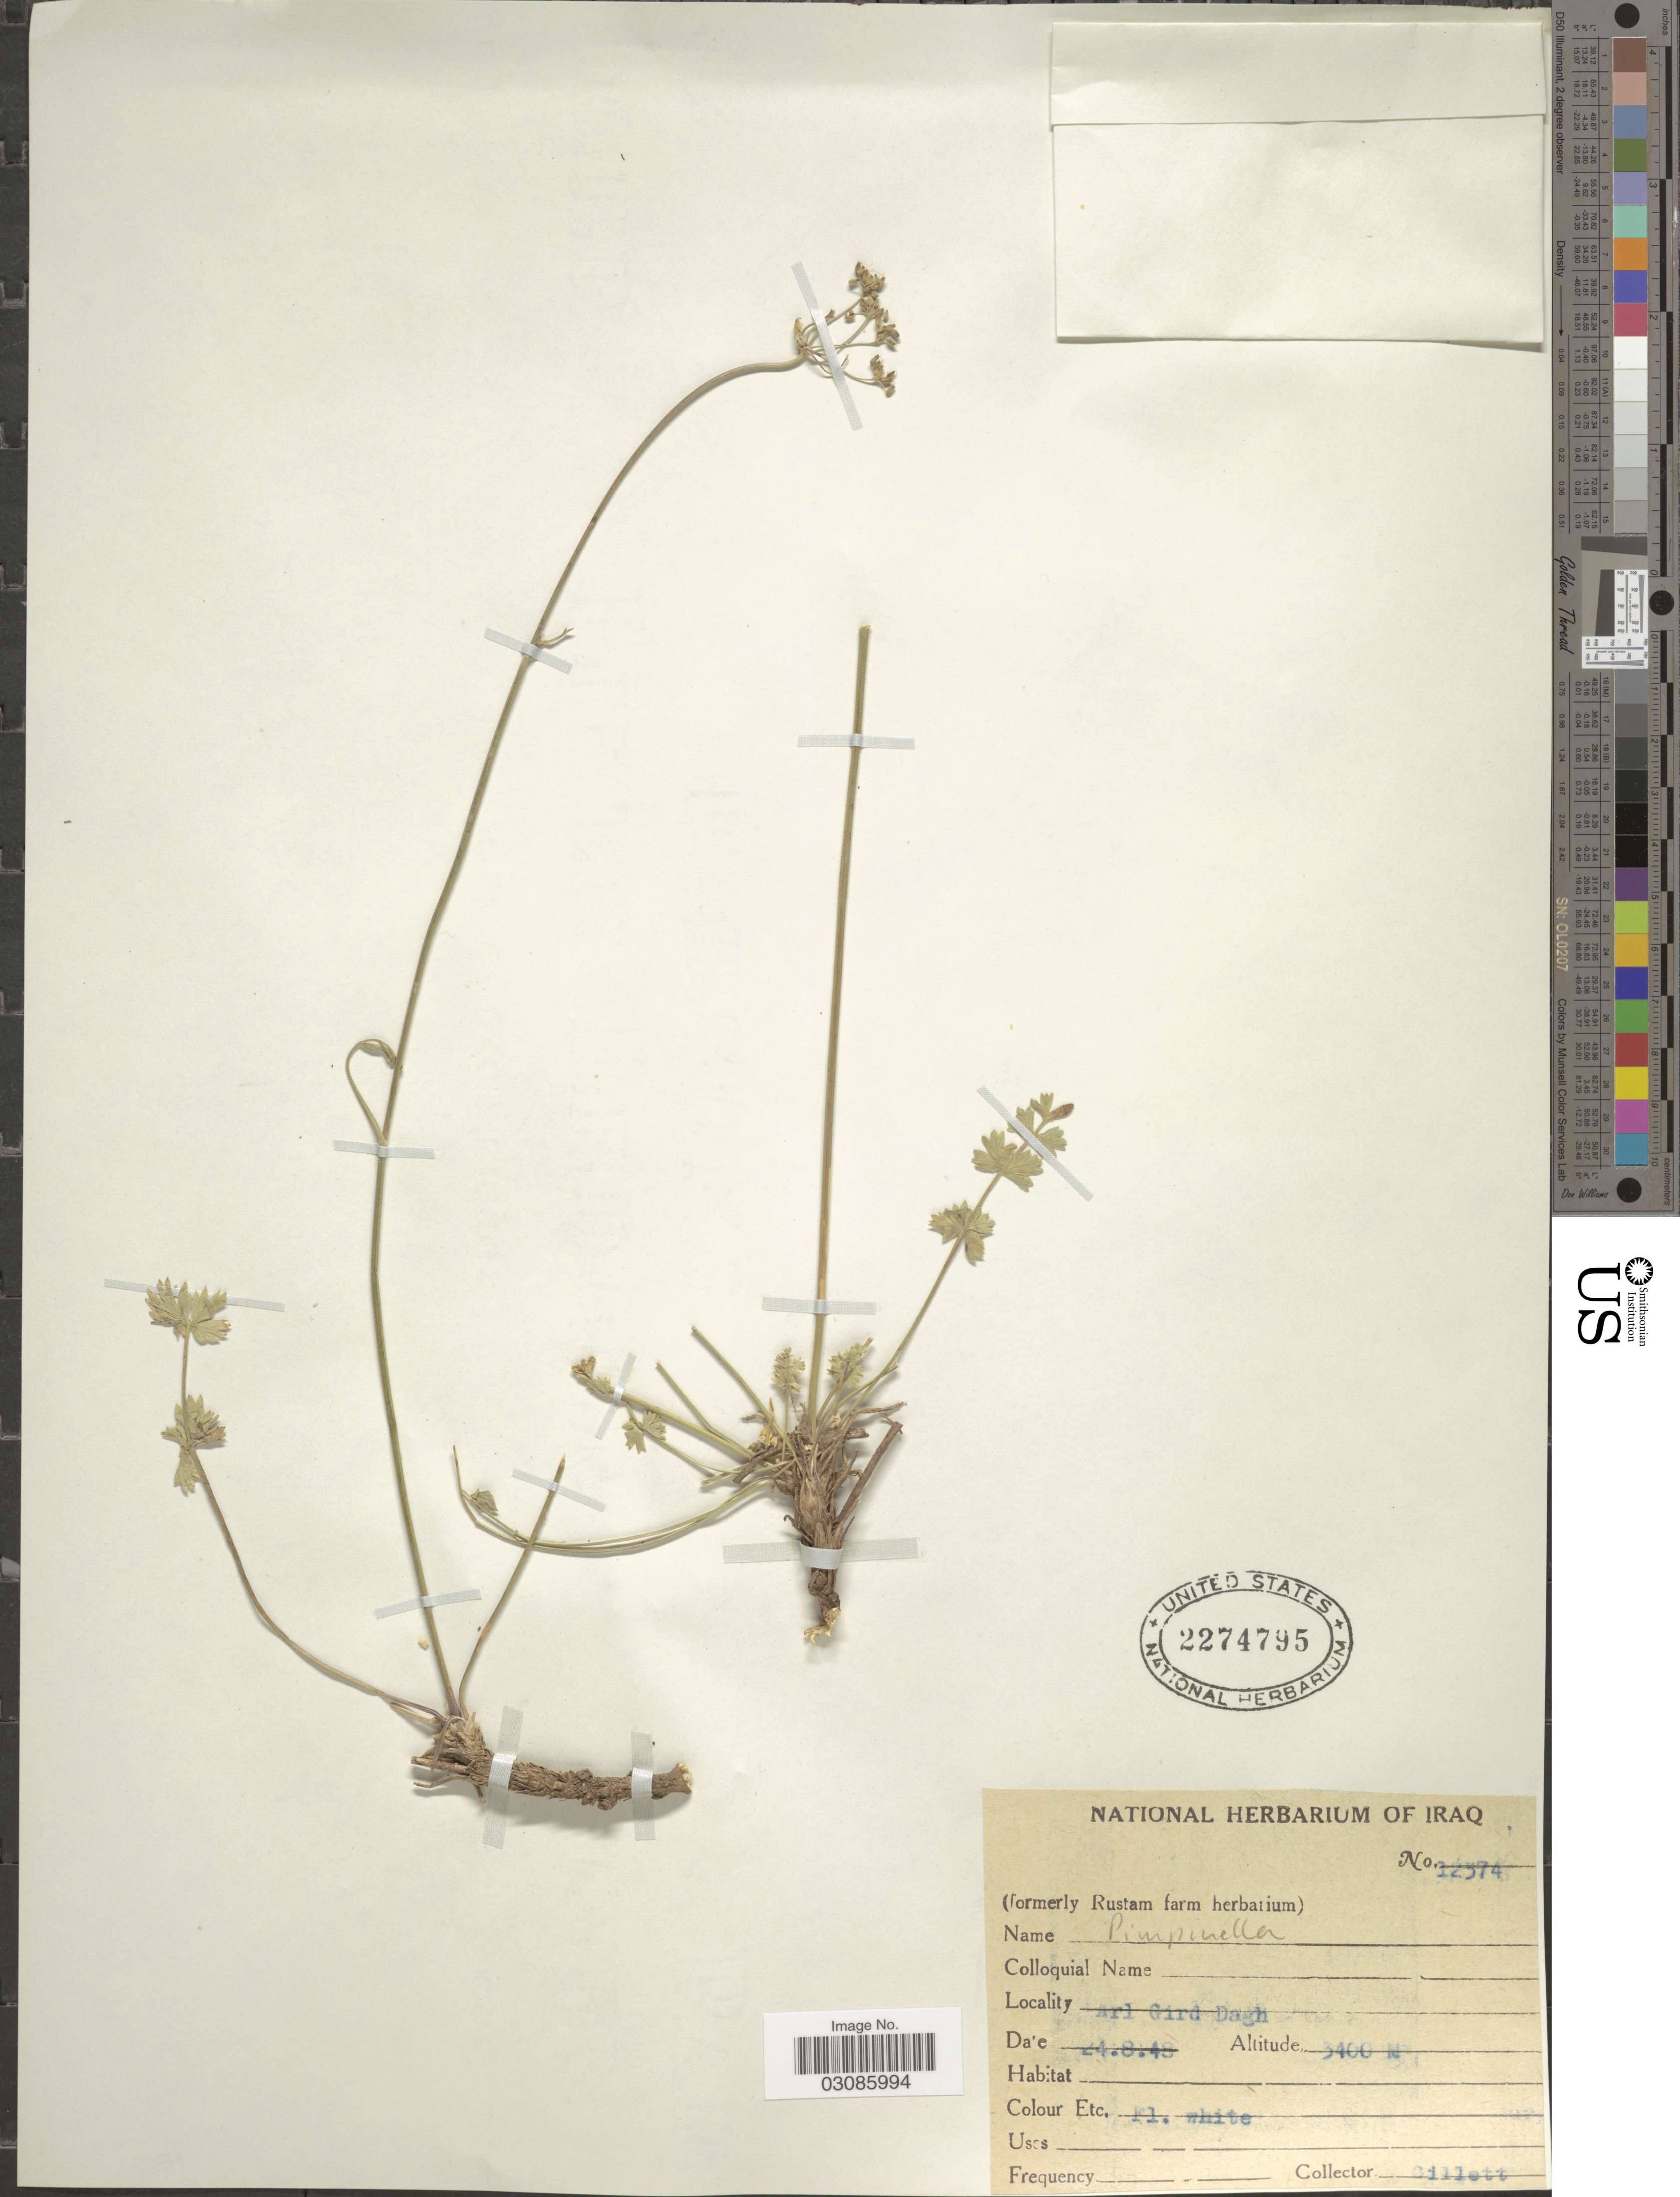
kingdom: Plantae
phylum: Tracheophyta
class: Magnoliopsida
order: Apiales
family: Apiaceae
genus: Pimpinella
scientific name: Pimpinella sp.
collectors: Gillett, --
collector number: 12374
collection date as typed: Transcribed d/m/y: 24/8/48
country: Iraq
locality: Arl Gird Dagh.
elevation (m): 3400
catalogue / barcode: US 2274795